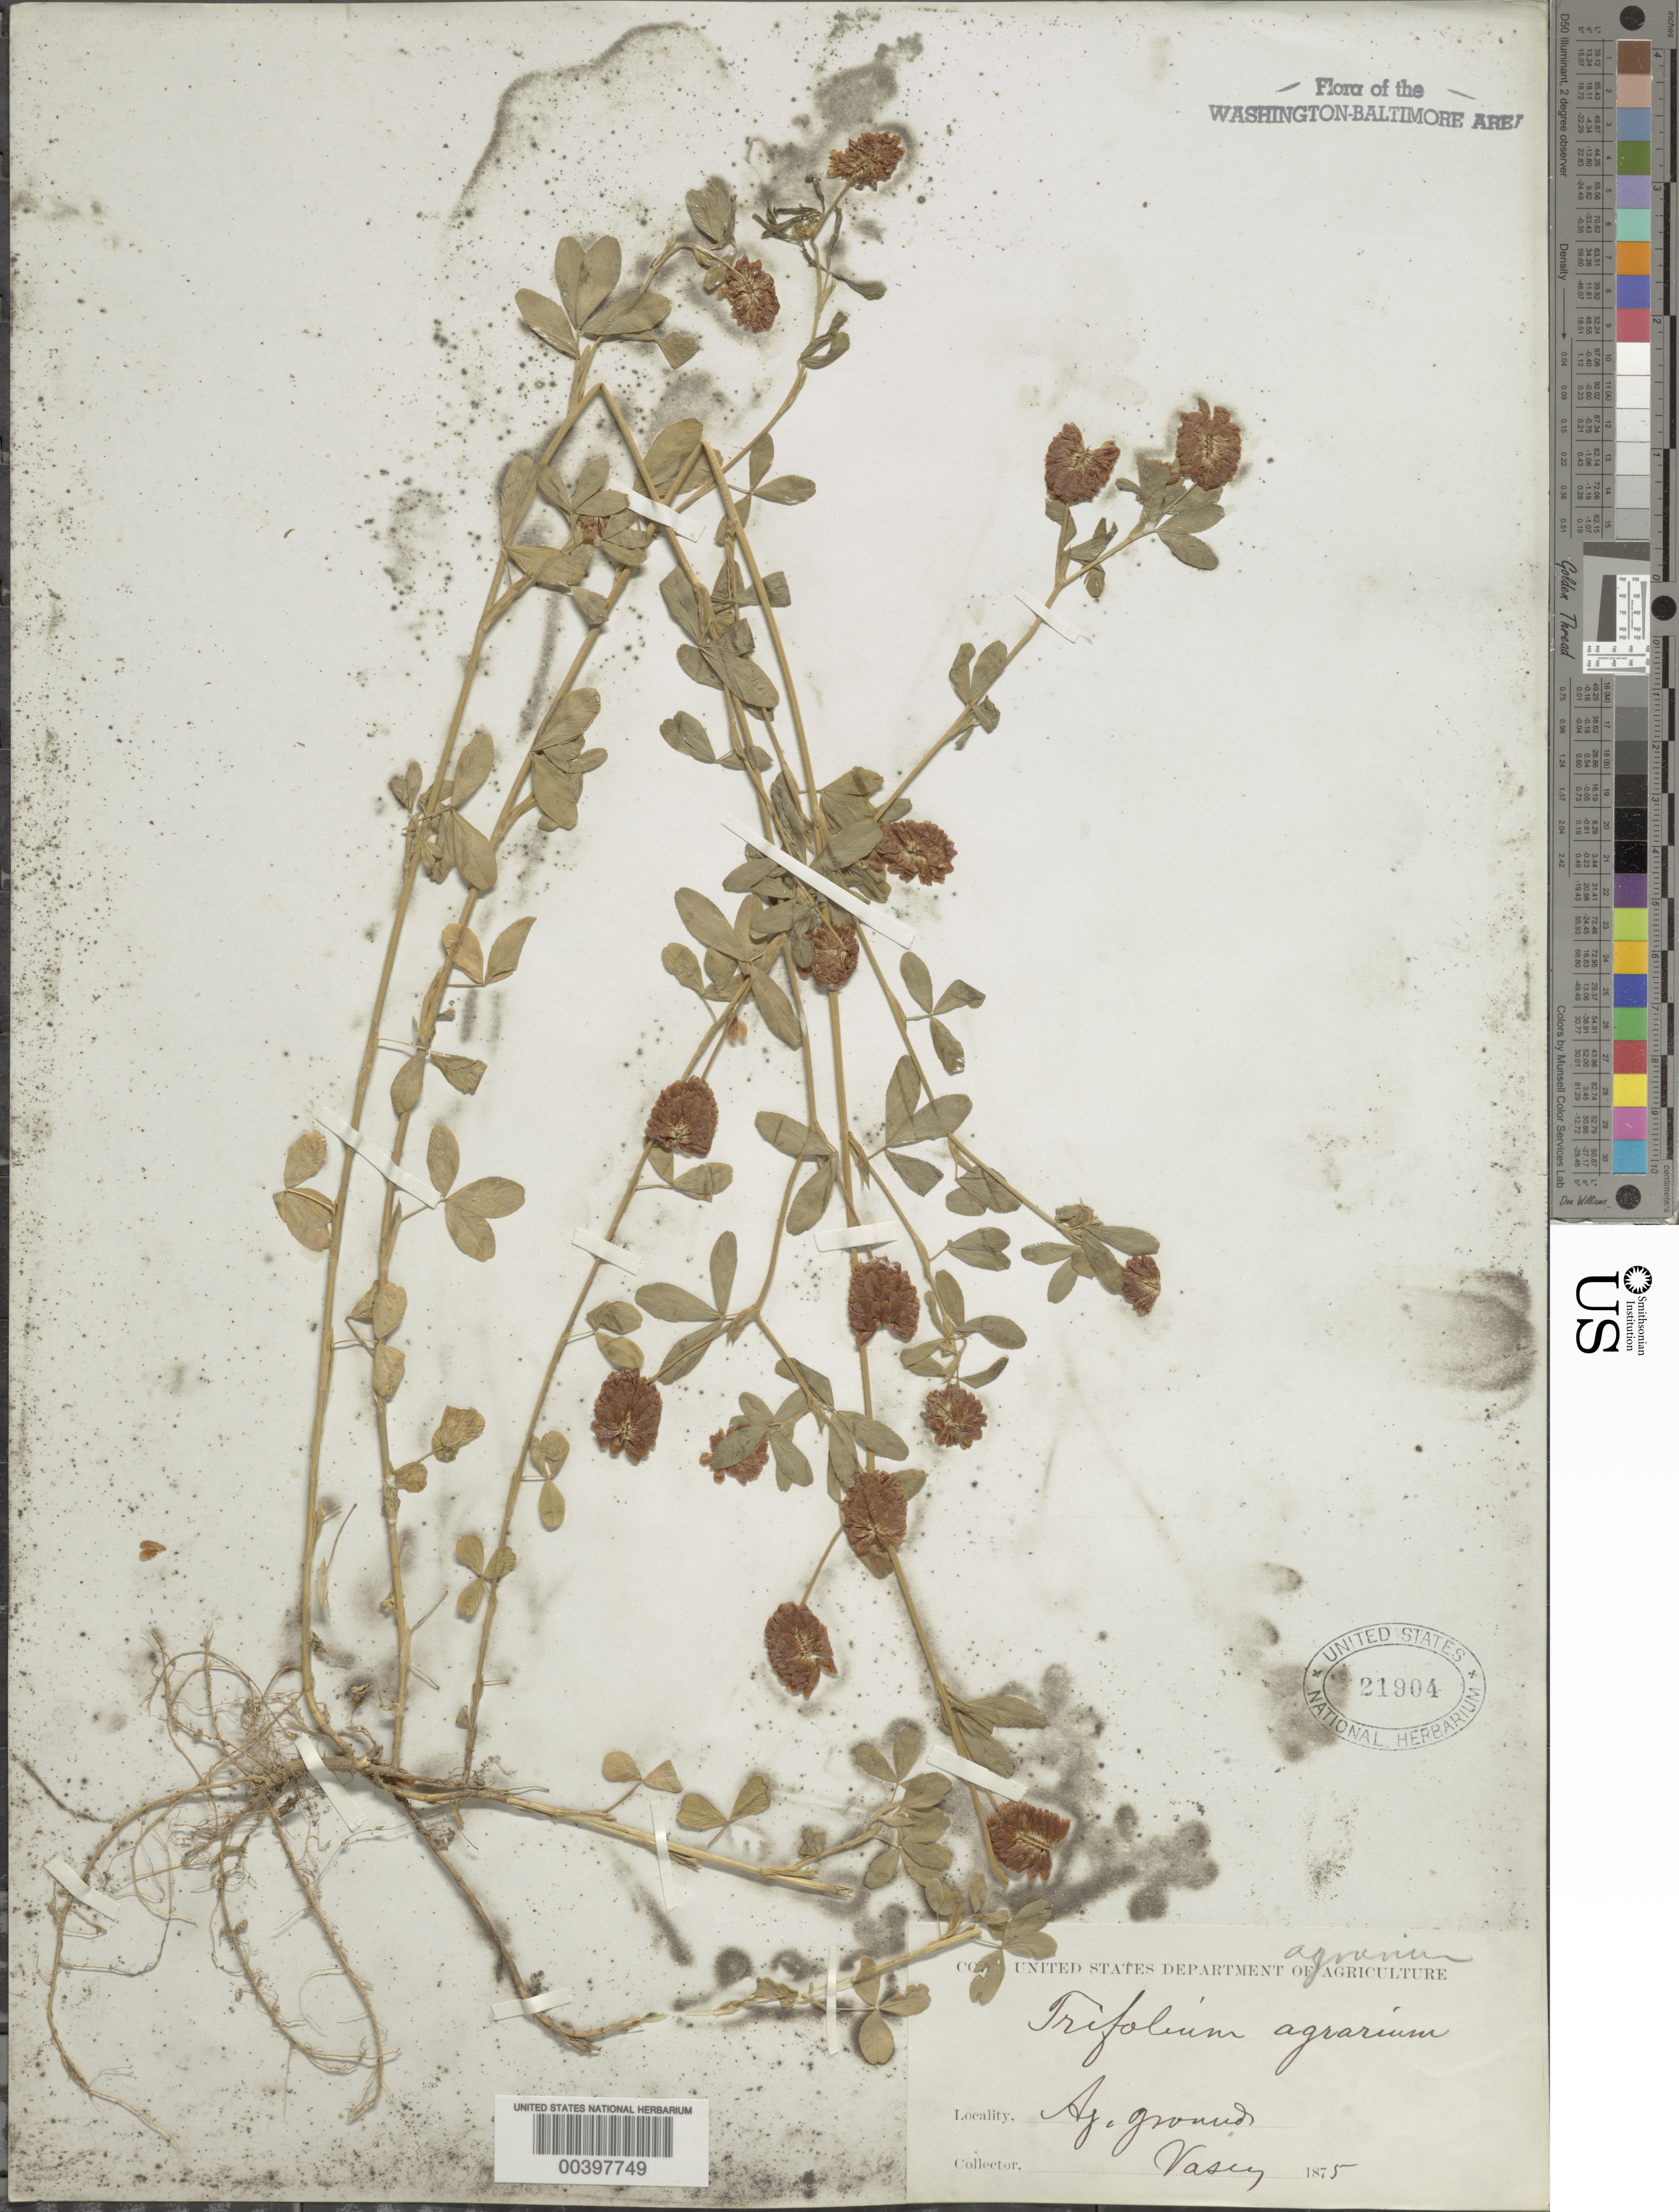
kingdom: Plantae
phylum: Tracheophyta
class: Magnoliopsida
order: Fabales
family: Fabaceae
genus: Trifolium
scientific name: Trifolium aureum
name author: Pollich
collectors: G. Vasey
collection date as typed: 1875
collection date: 1875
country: United States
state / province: District of Columbia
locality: Washington DC area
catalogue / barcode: US 21904